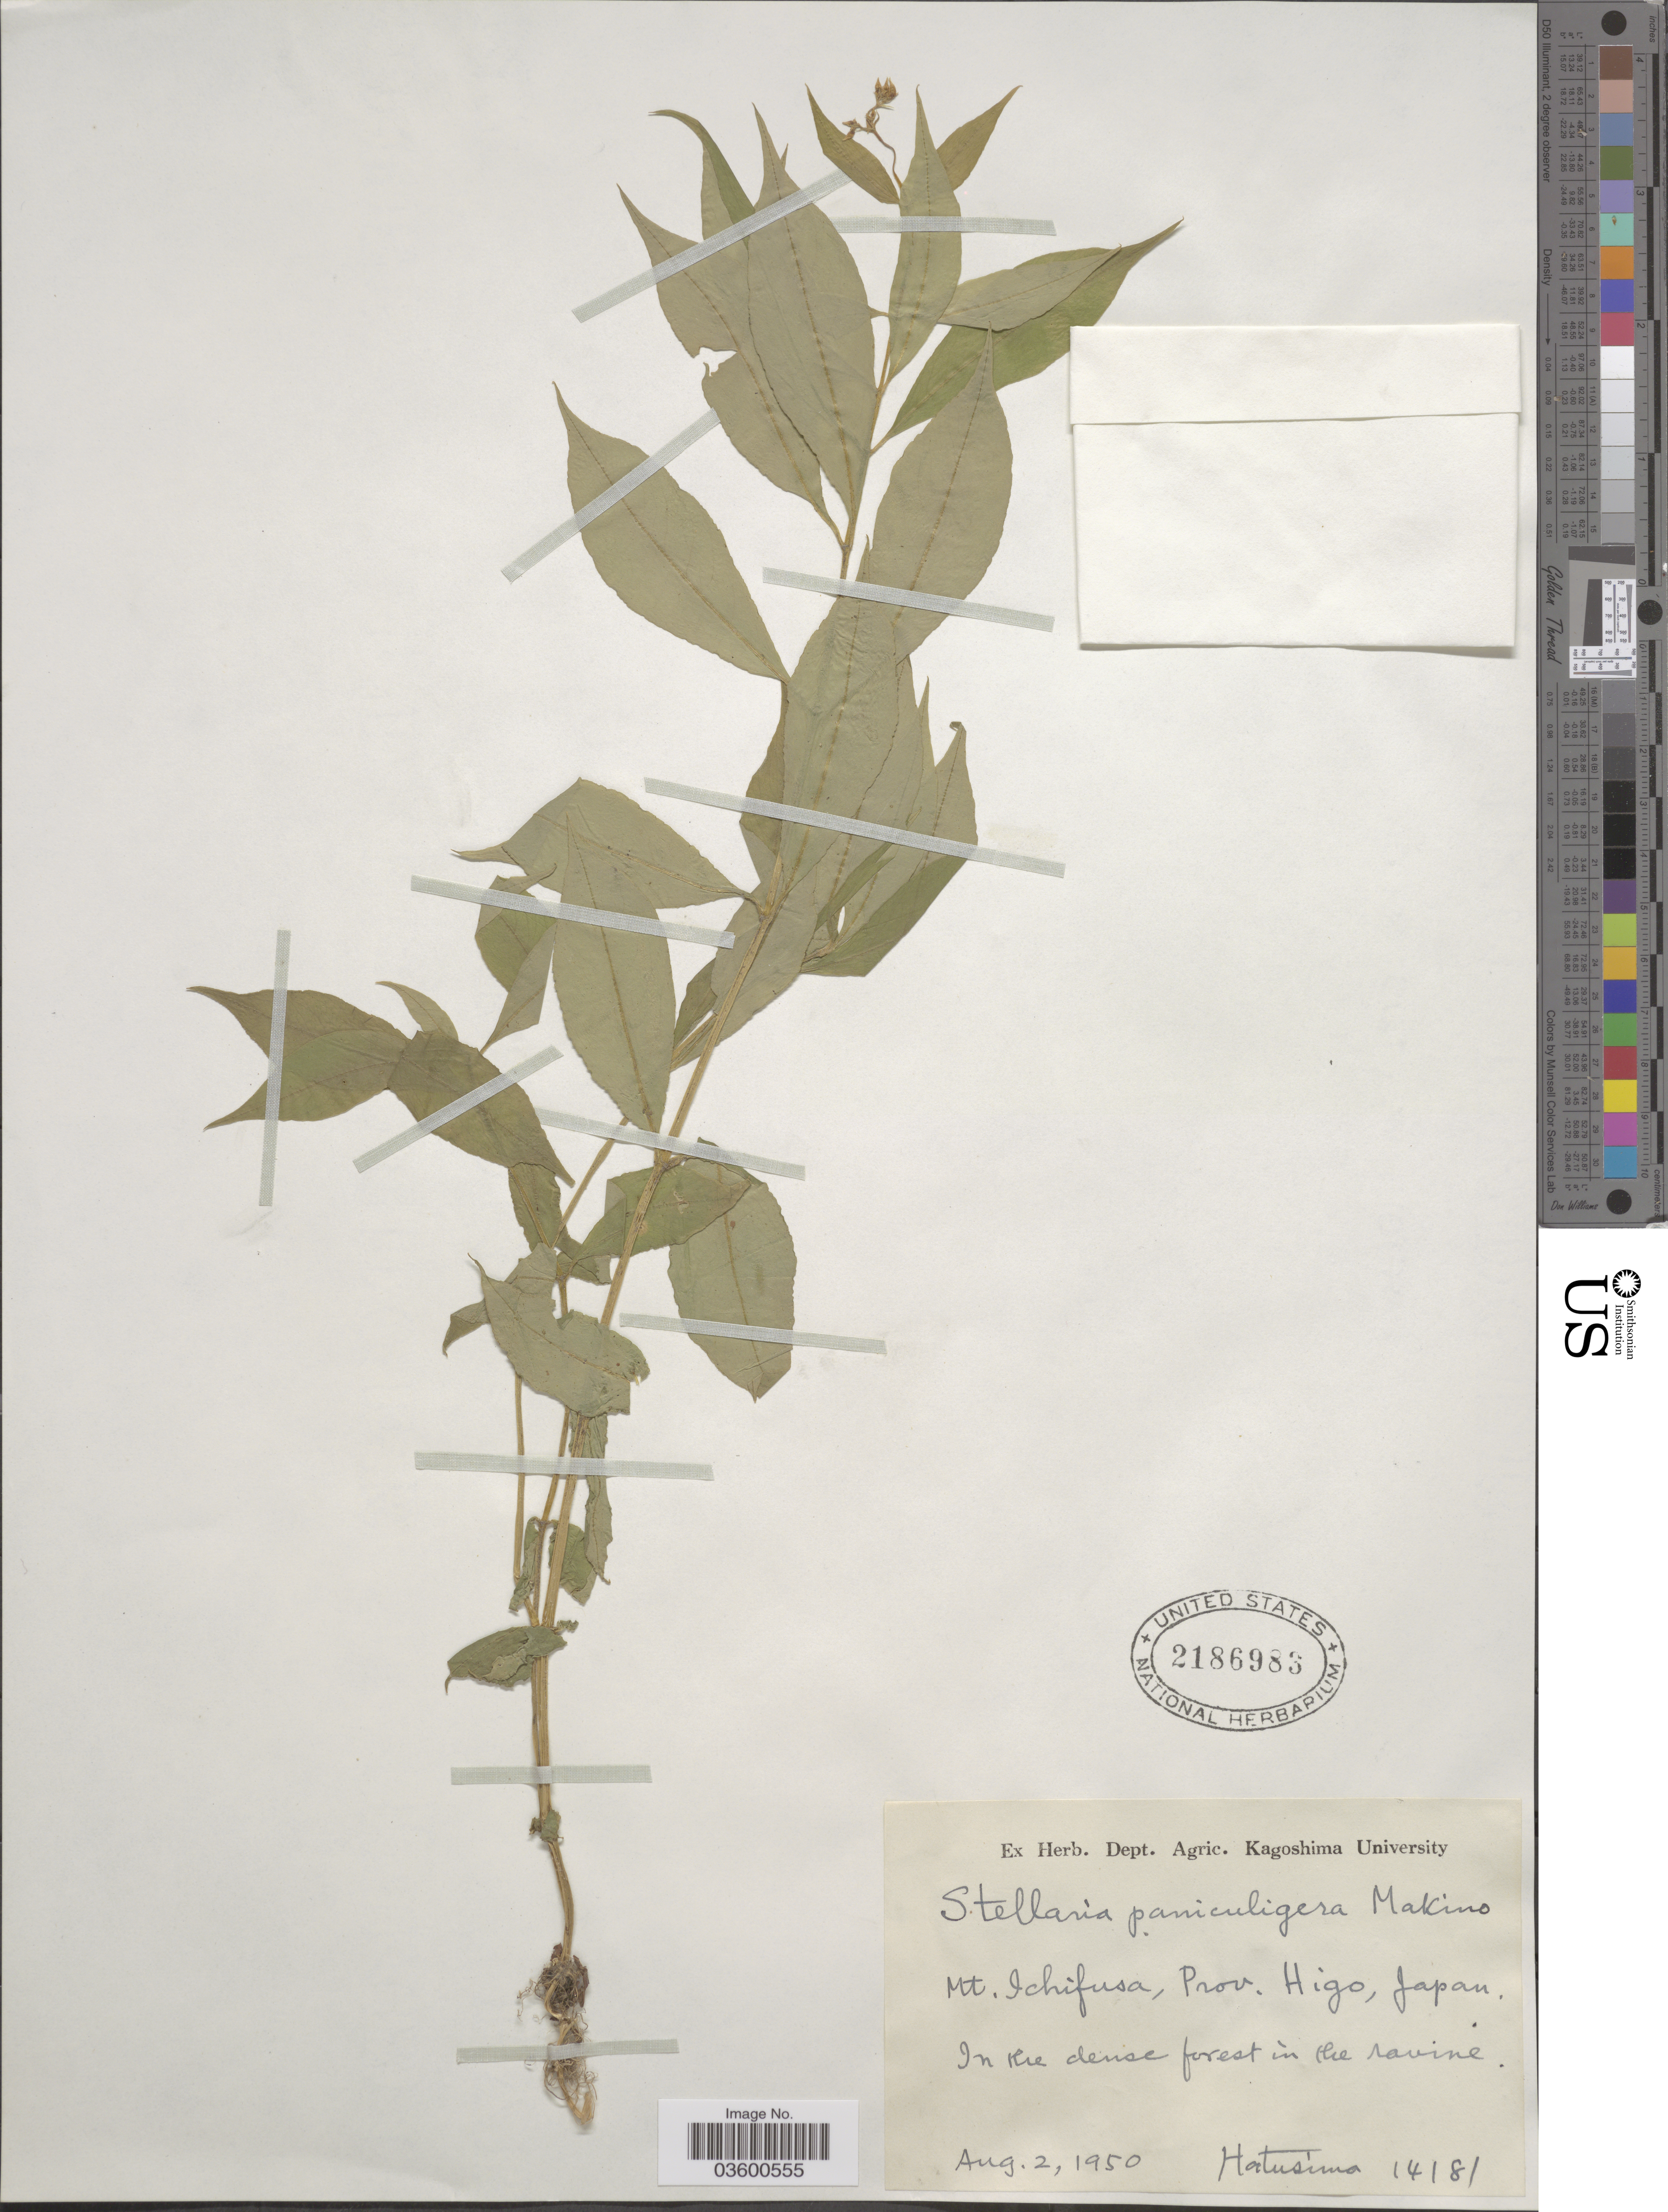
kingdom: Plantae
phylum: Tracheophyta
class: Magnoliopsida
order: Caryophyllales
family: Caryophyllaceae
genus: Stellaria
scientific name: Stellaria paniculigera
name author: Makino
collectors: -. Hatusima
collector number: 14181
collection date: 1950-08-02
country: Japan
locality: Mt. Ichifusa, Prov. Higo.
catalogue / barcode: US 2186983